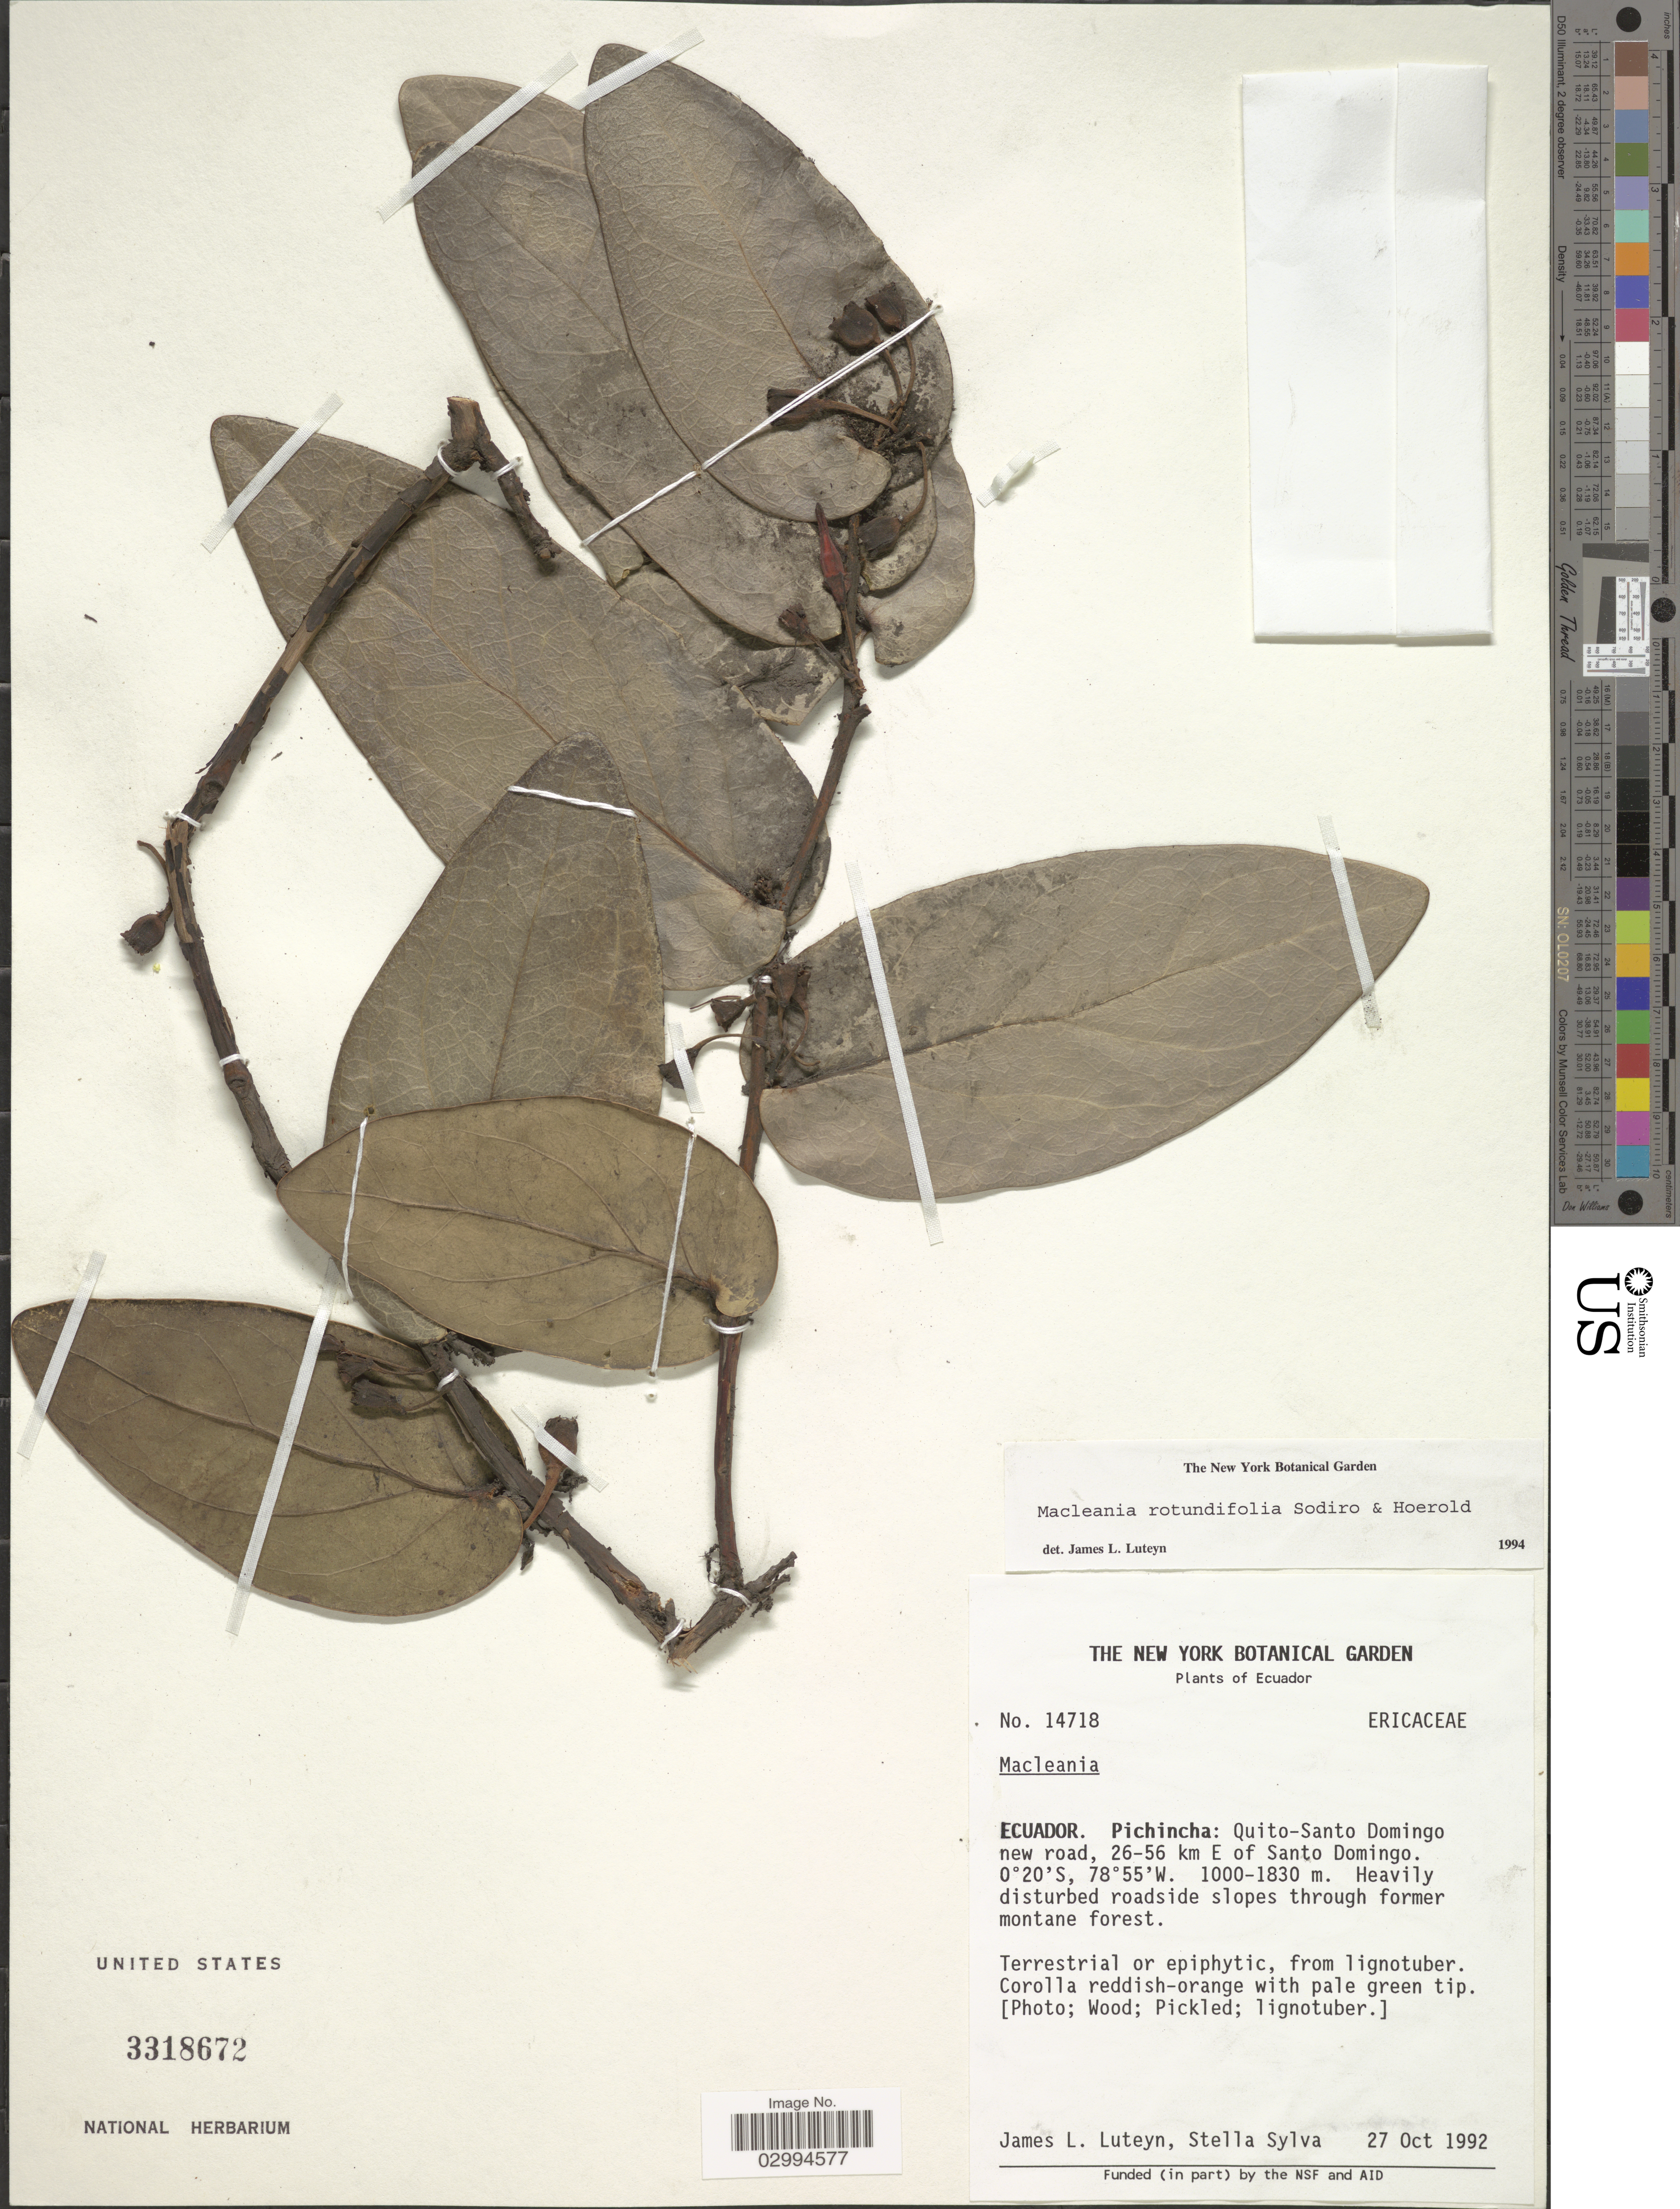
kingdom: Plantae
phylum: Tracheophyta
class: Magnoliopsida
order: Ericales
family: Ericaceae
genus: Macleania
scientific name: Macleania rotundifolia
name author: Sodiro & Hoerold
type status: Isoneotype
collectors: J. L. Luteyn & S. Sylva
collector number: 14718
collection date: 1992-10-27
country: Ecuador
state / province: Pichincha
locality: Quito-Santo Domingo new road, 26-56 km E of Santo Domingo.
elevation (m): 1000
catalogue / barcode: US 3318672